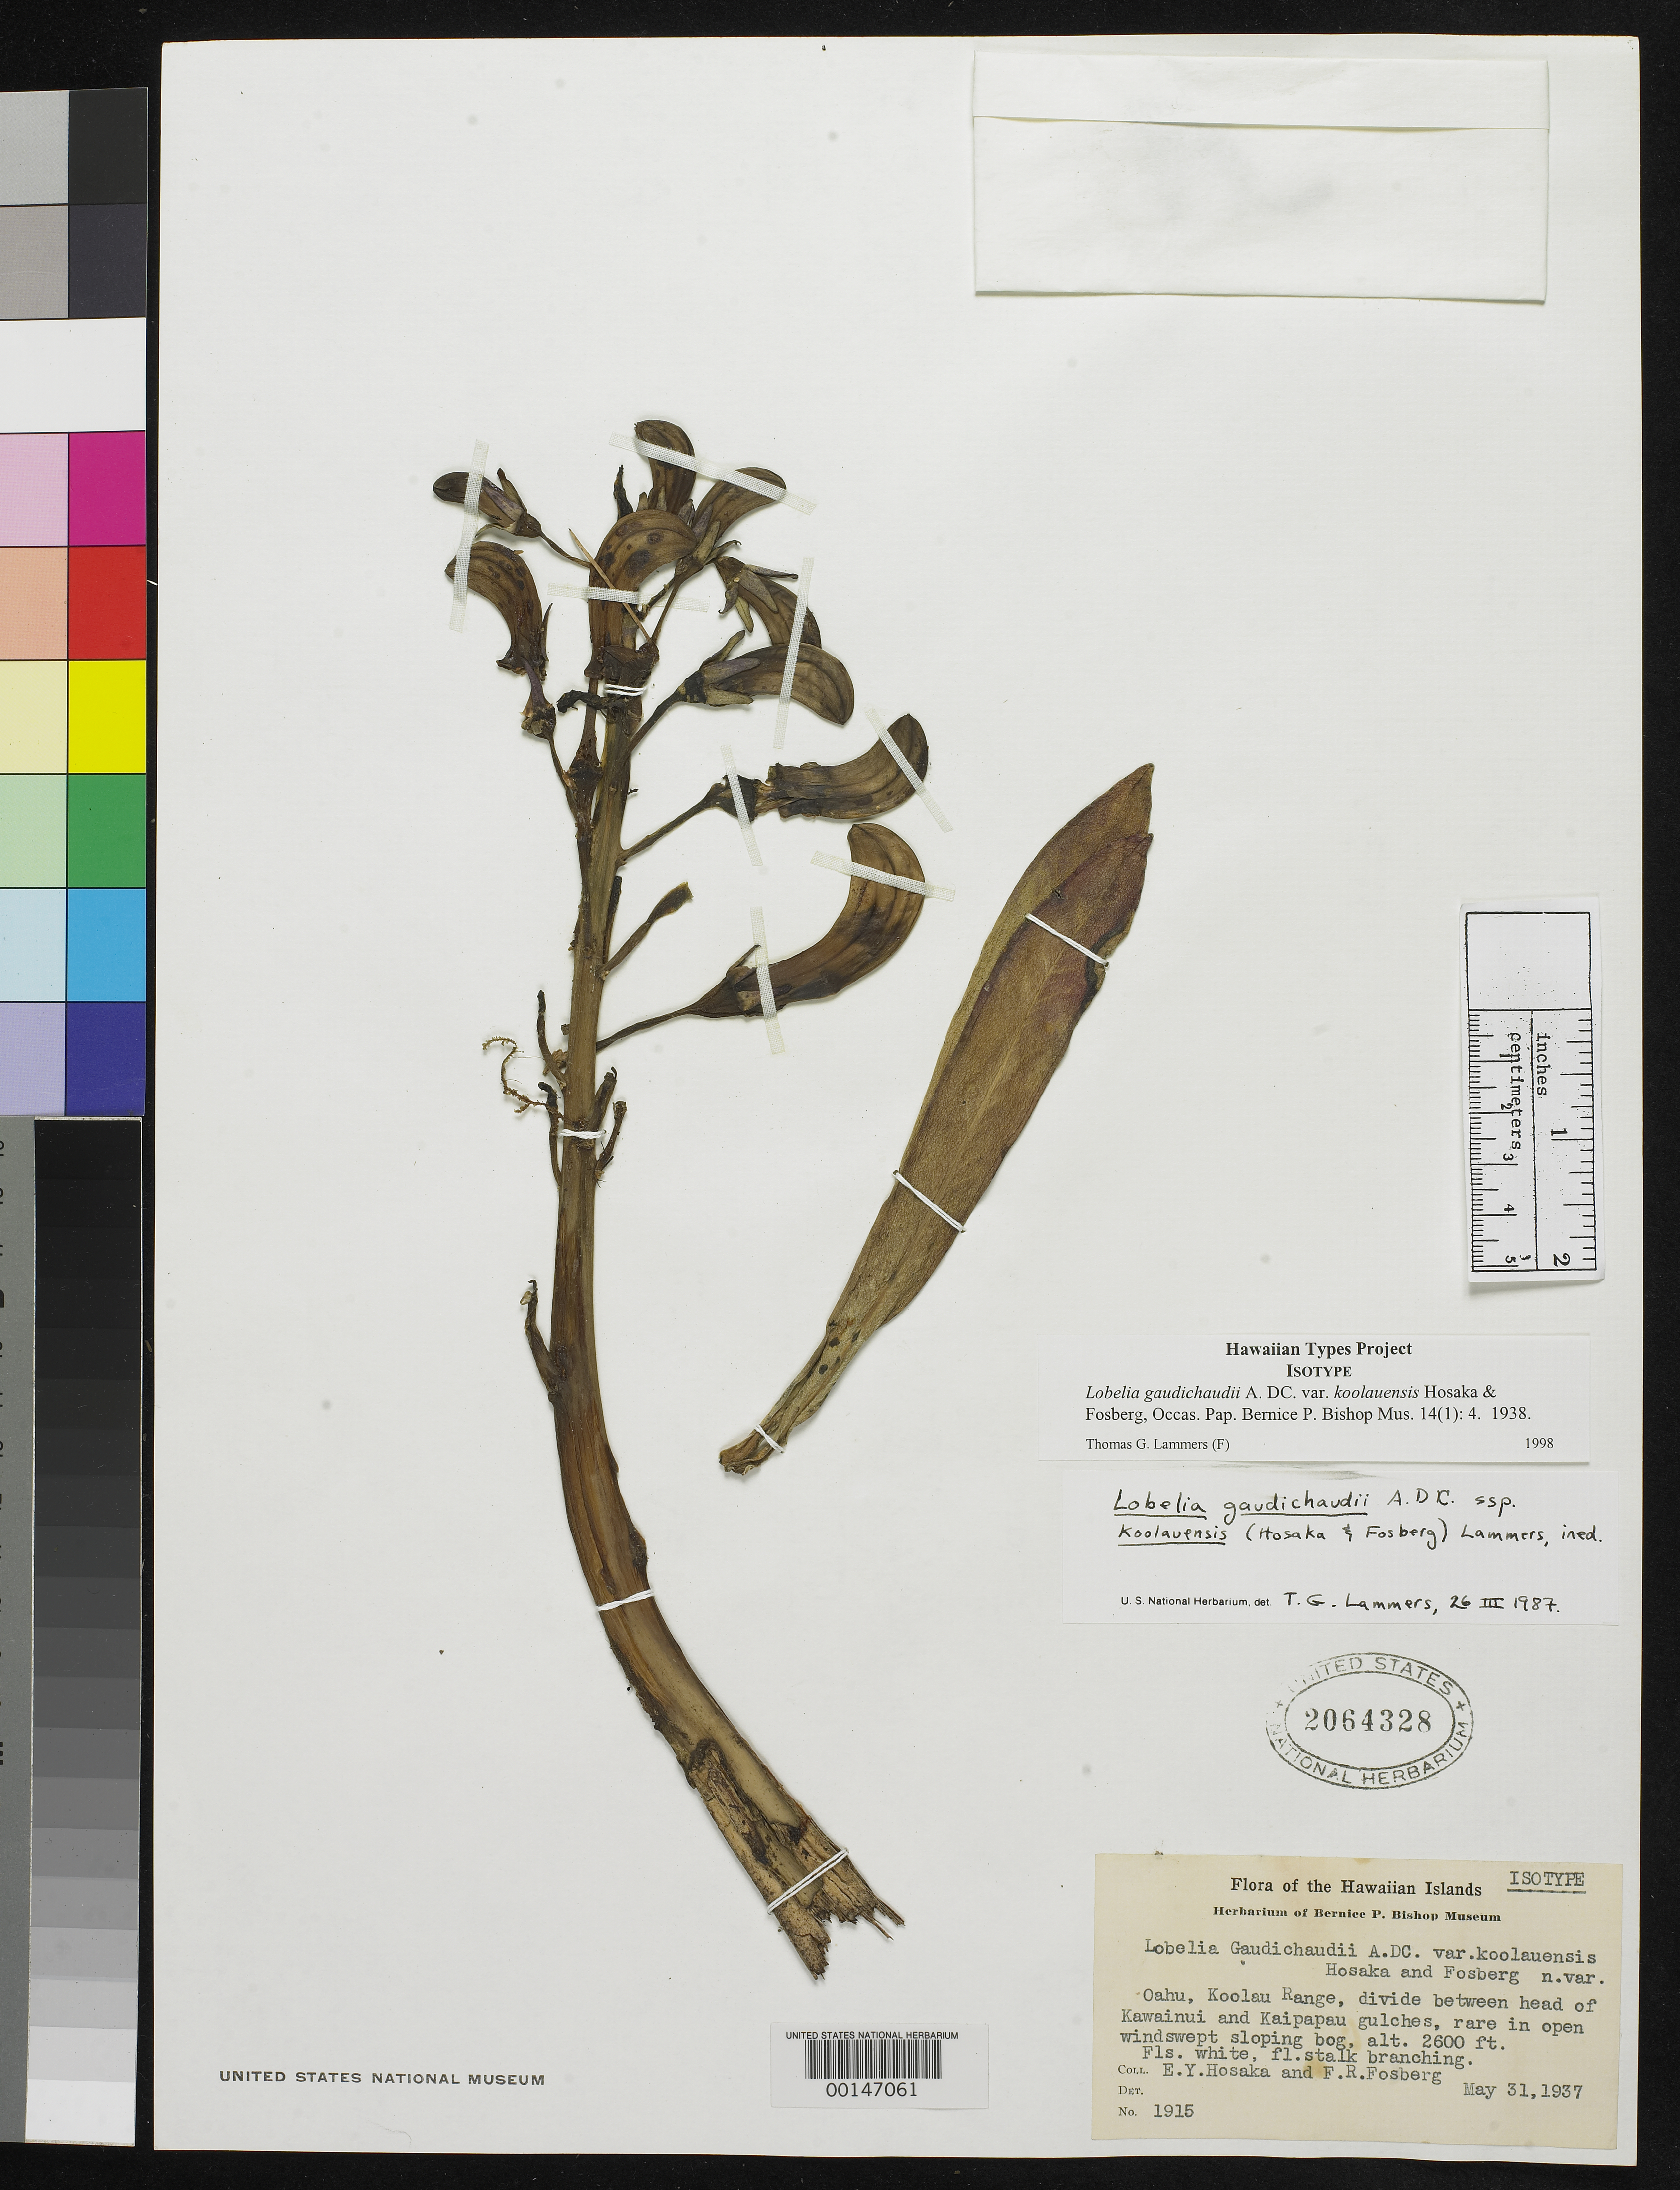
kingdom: Plantae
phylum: Tracheophyta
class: Magnoliopsida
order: Asterales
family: Campanulaceae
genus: Lobelia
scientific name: Lobelia gaudichaudii var. koolauensis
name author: Hosaka & Fosberg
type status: Isotype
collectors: E. Y. Hosaka & F. R. Fosberg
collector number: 1915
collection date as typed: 01 Jun 1937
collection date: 1937-06-01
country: United States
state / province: Hawaii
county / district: Honolulu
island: Oahu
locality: Koolau Range, divide between head of Kawainui Gulch & Kaipaupau Gulches.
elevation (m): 860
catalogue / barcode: US 2064328